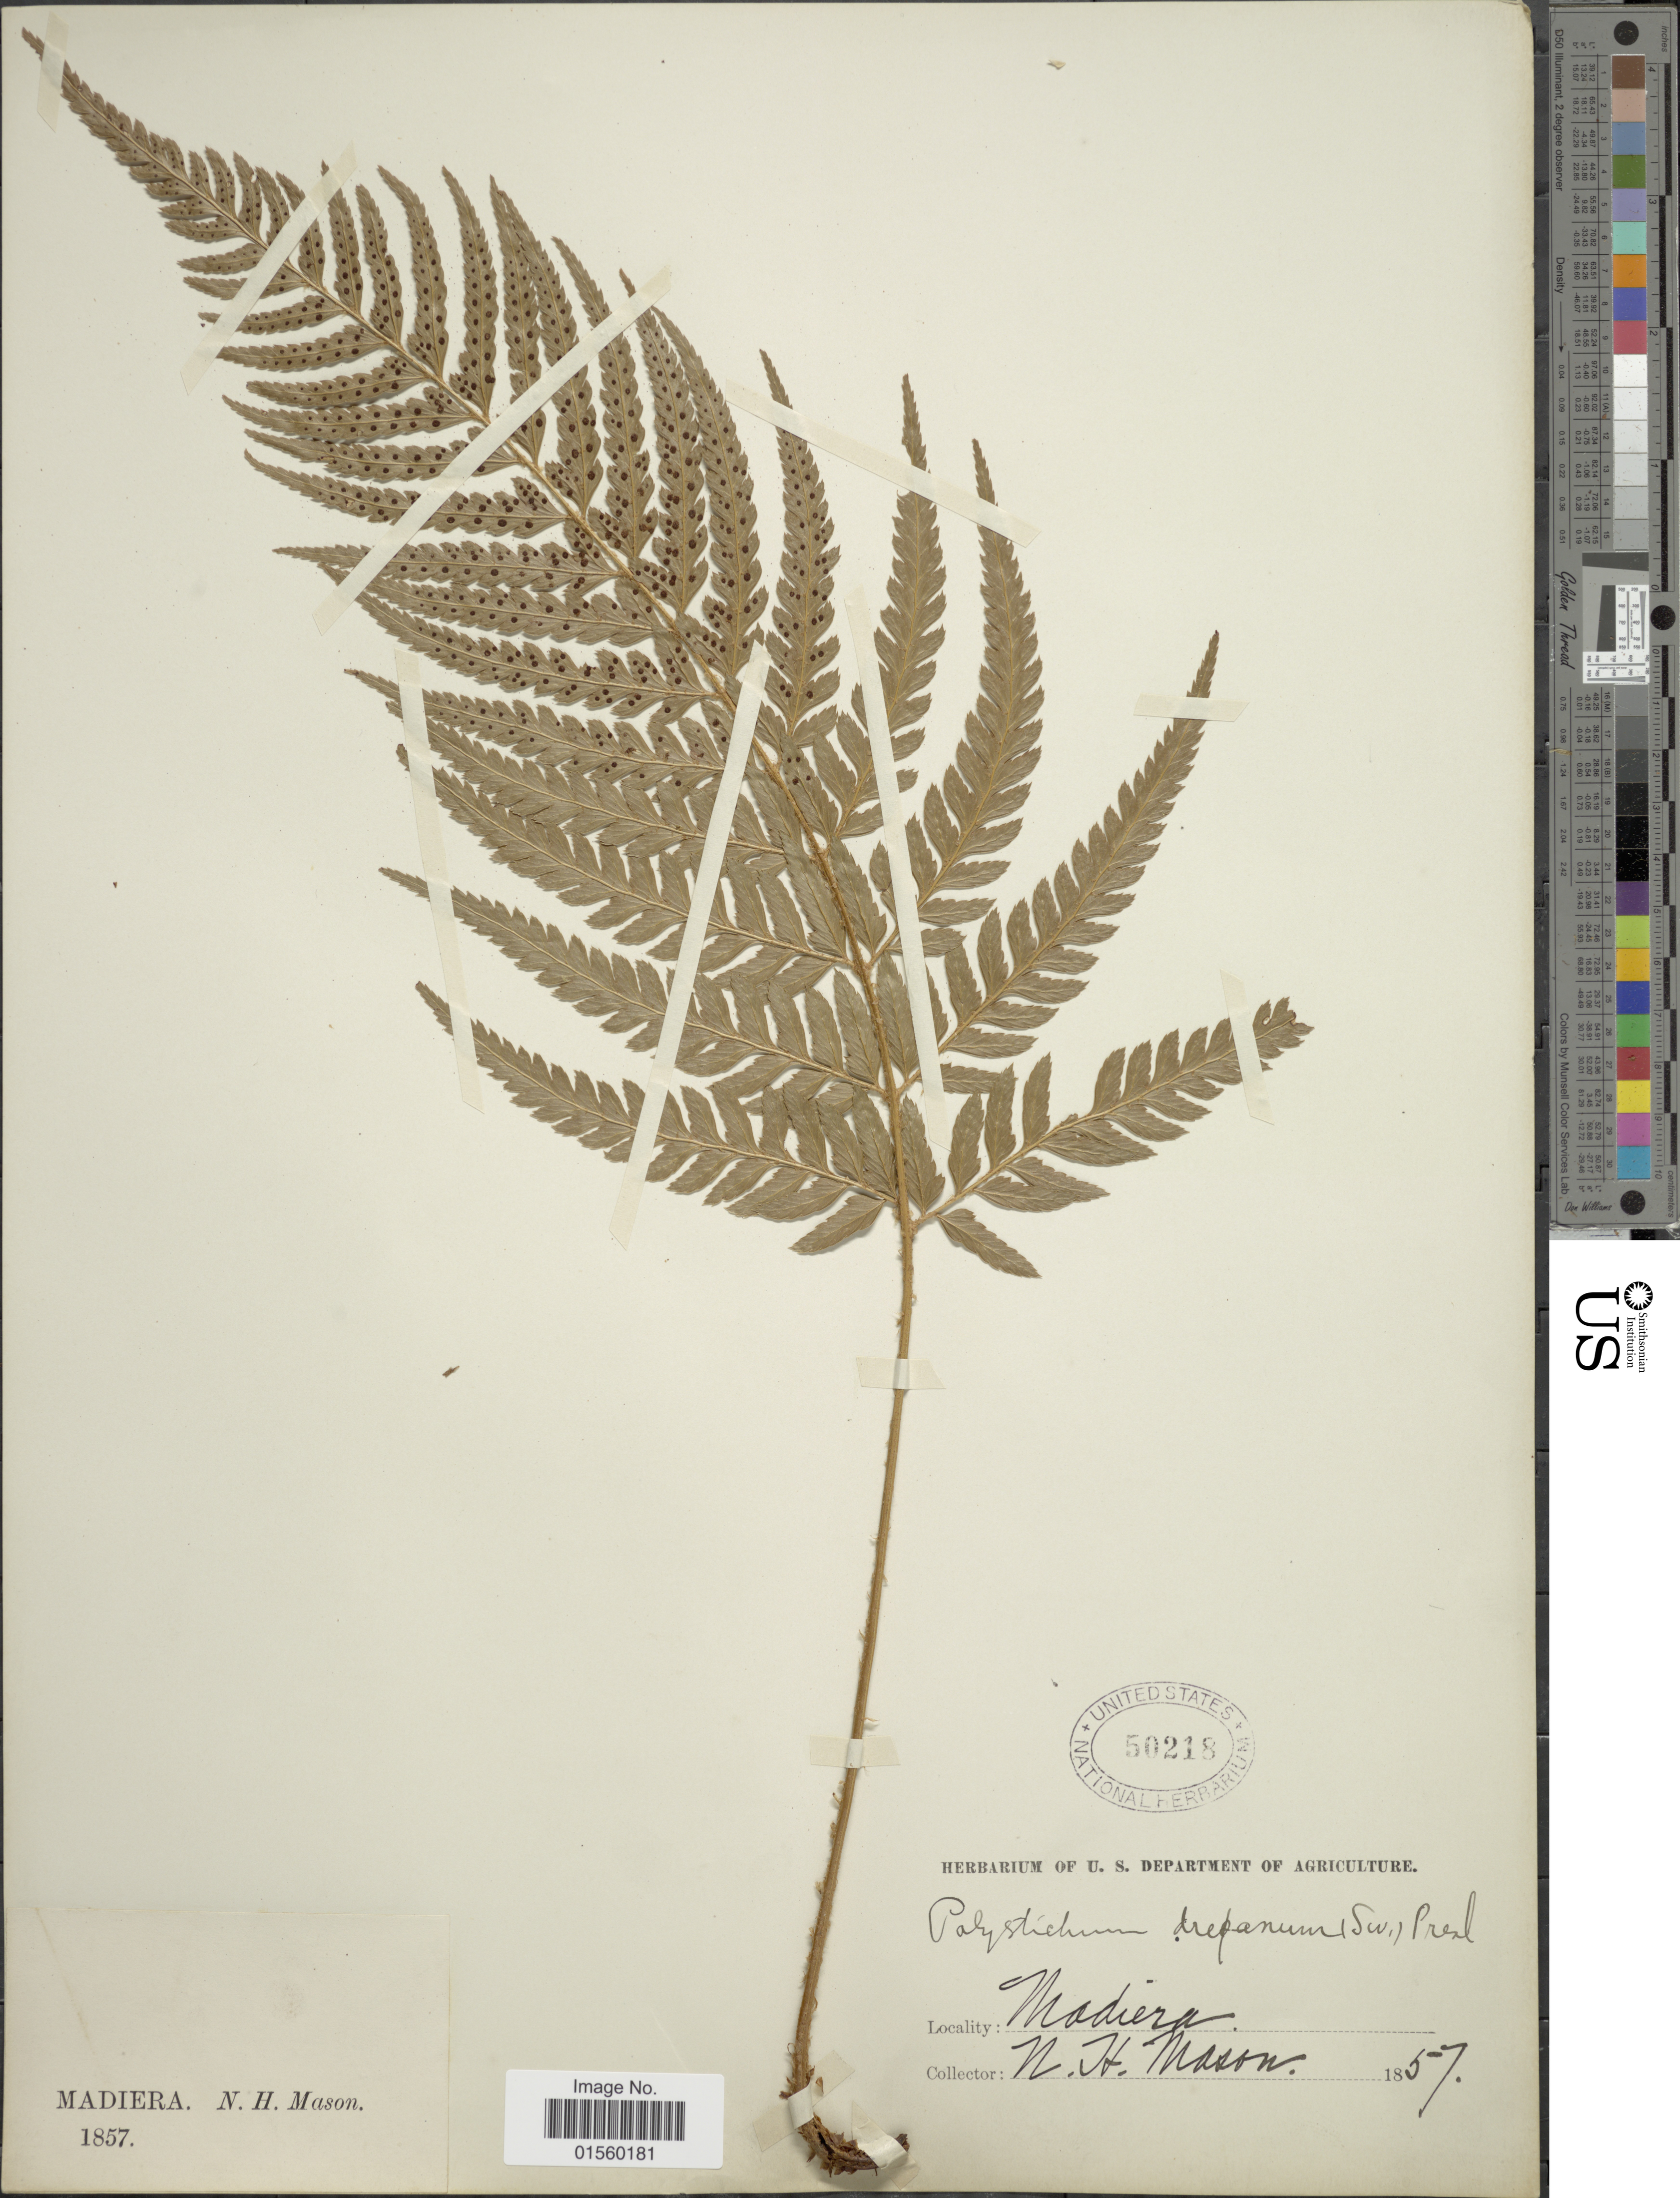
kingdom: Plantae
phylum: Tracheophyta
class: Polypodiopsida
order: Polypodiales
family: Dryopteridaceae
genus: Polystichum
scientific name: Polystichum drepanum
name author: (Sw.) C. Presl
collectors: N. Mason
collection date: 1857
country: Portugal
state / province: Madeira (Aut. Reg.)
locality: Madiera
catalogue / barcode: US 50218